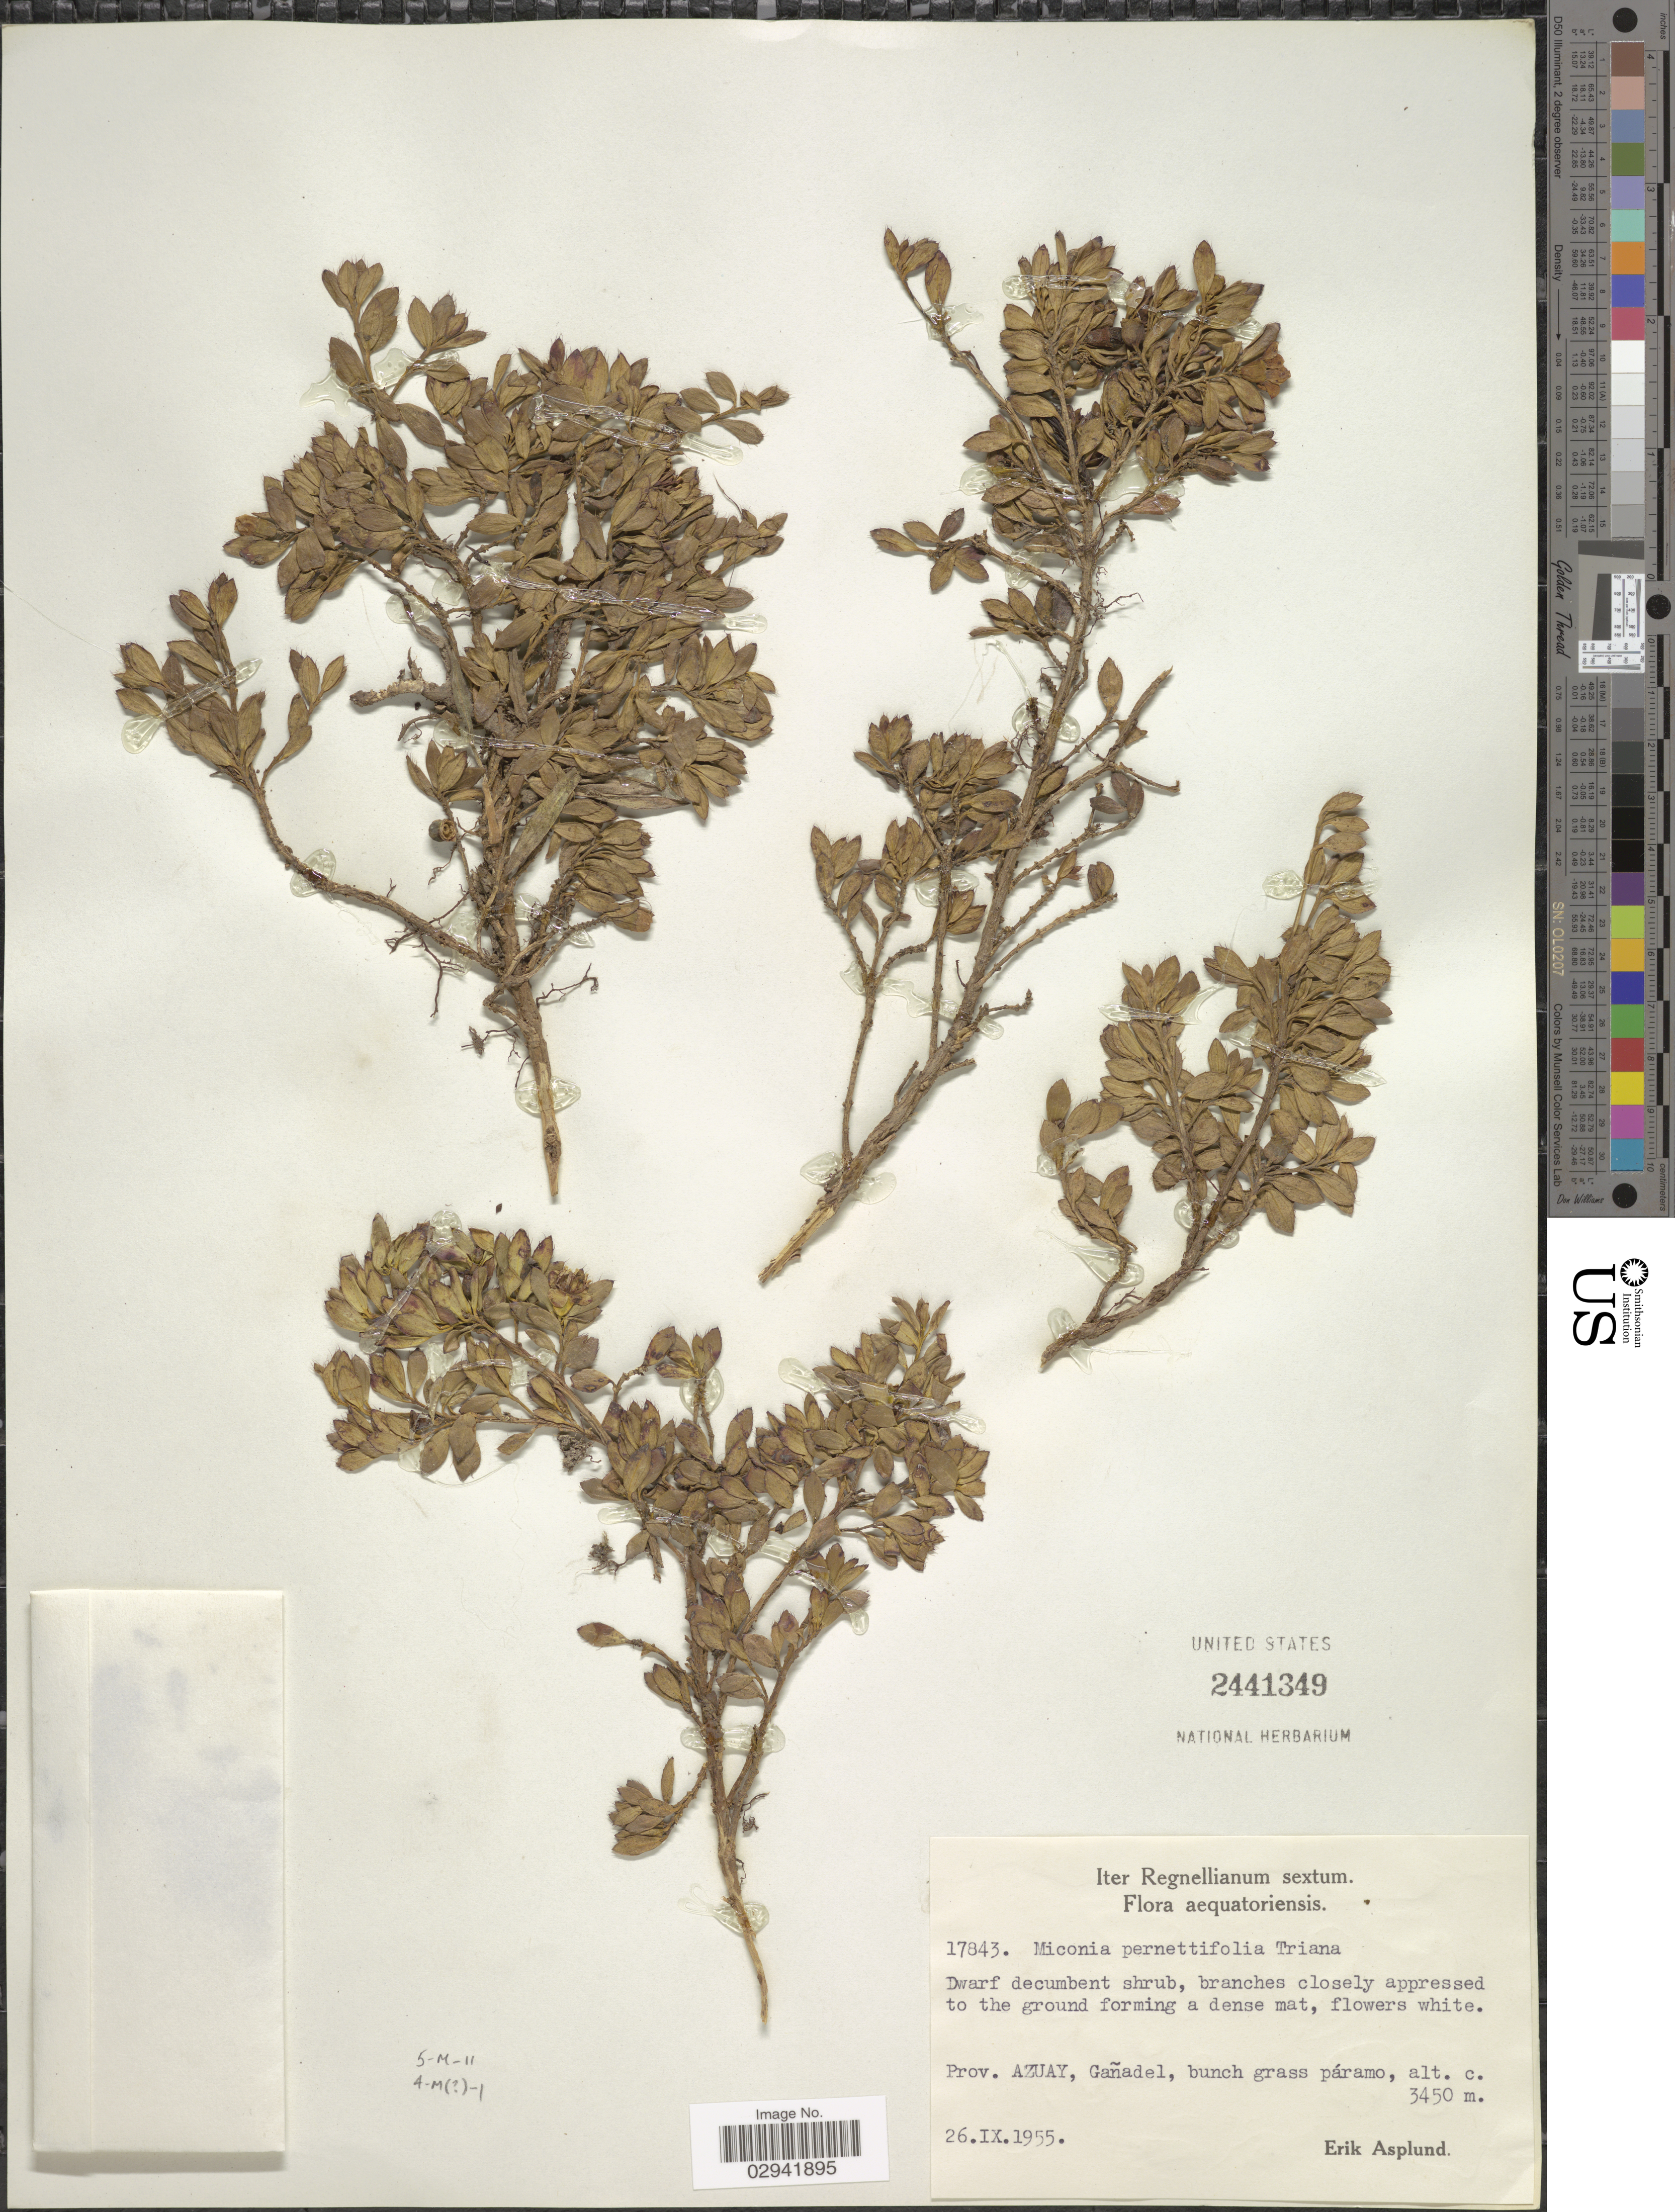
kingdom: Plantae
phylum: Tracheophyta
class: Magnoliopsida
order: Myrtales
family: Melastomataceae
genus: Miconia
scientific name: Miconia pernettifolia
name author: Triana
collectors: E. Asplund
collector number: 17843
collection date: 1955-09-26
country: Ecuador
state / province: Azuay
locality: Gañadel.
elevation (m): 3450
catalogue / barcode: US 2441349